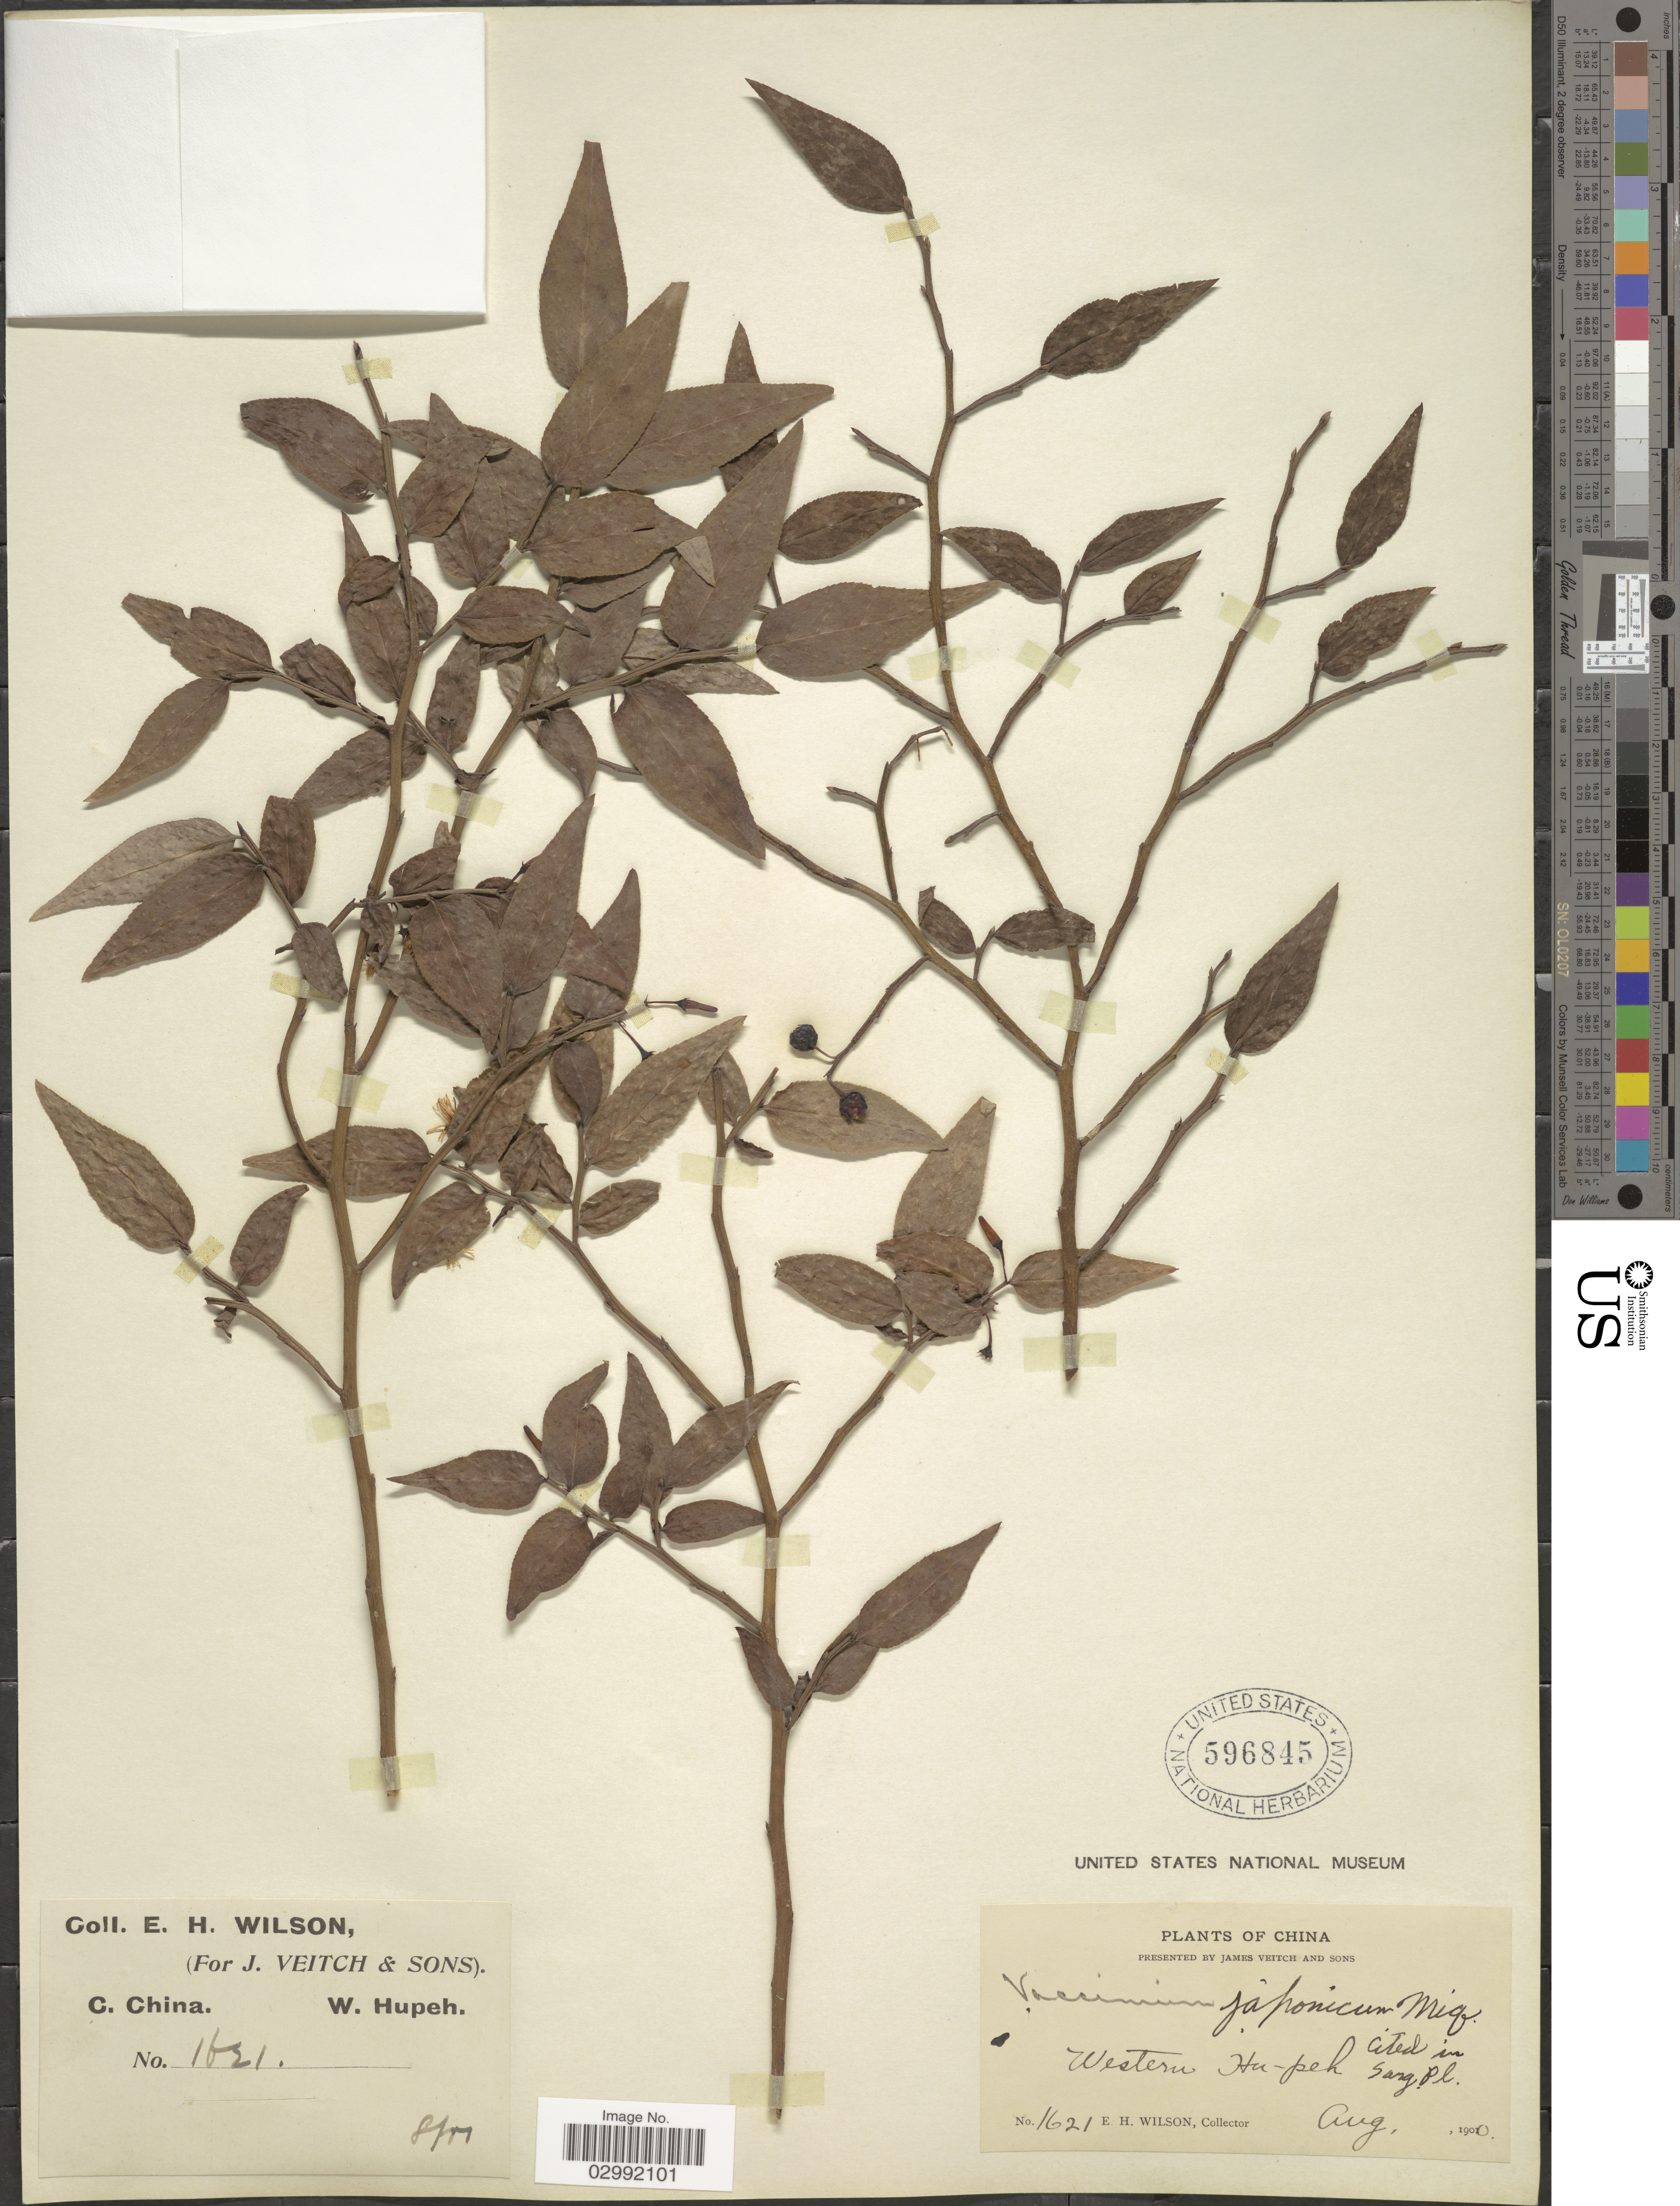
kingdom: Plantae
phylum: Tracheophyta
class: Magnoliopsida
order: Ericales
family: Ericaceae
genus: Vaccinium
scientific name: Vaccinium japonicum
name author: Miq.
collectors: E. Wilson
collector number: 1621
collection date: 1900-08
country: China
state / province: Hubei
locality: Western Hu-peh.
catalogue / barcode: US 596845